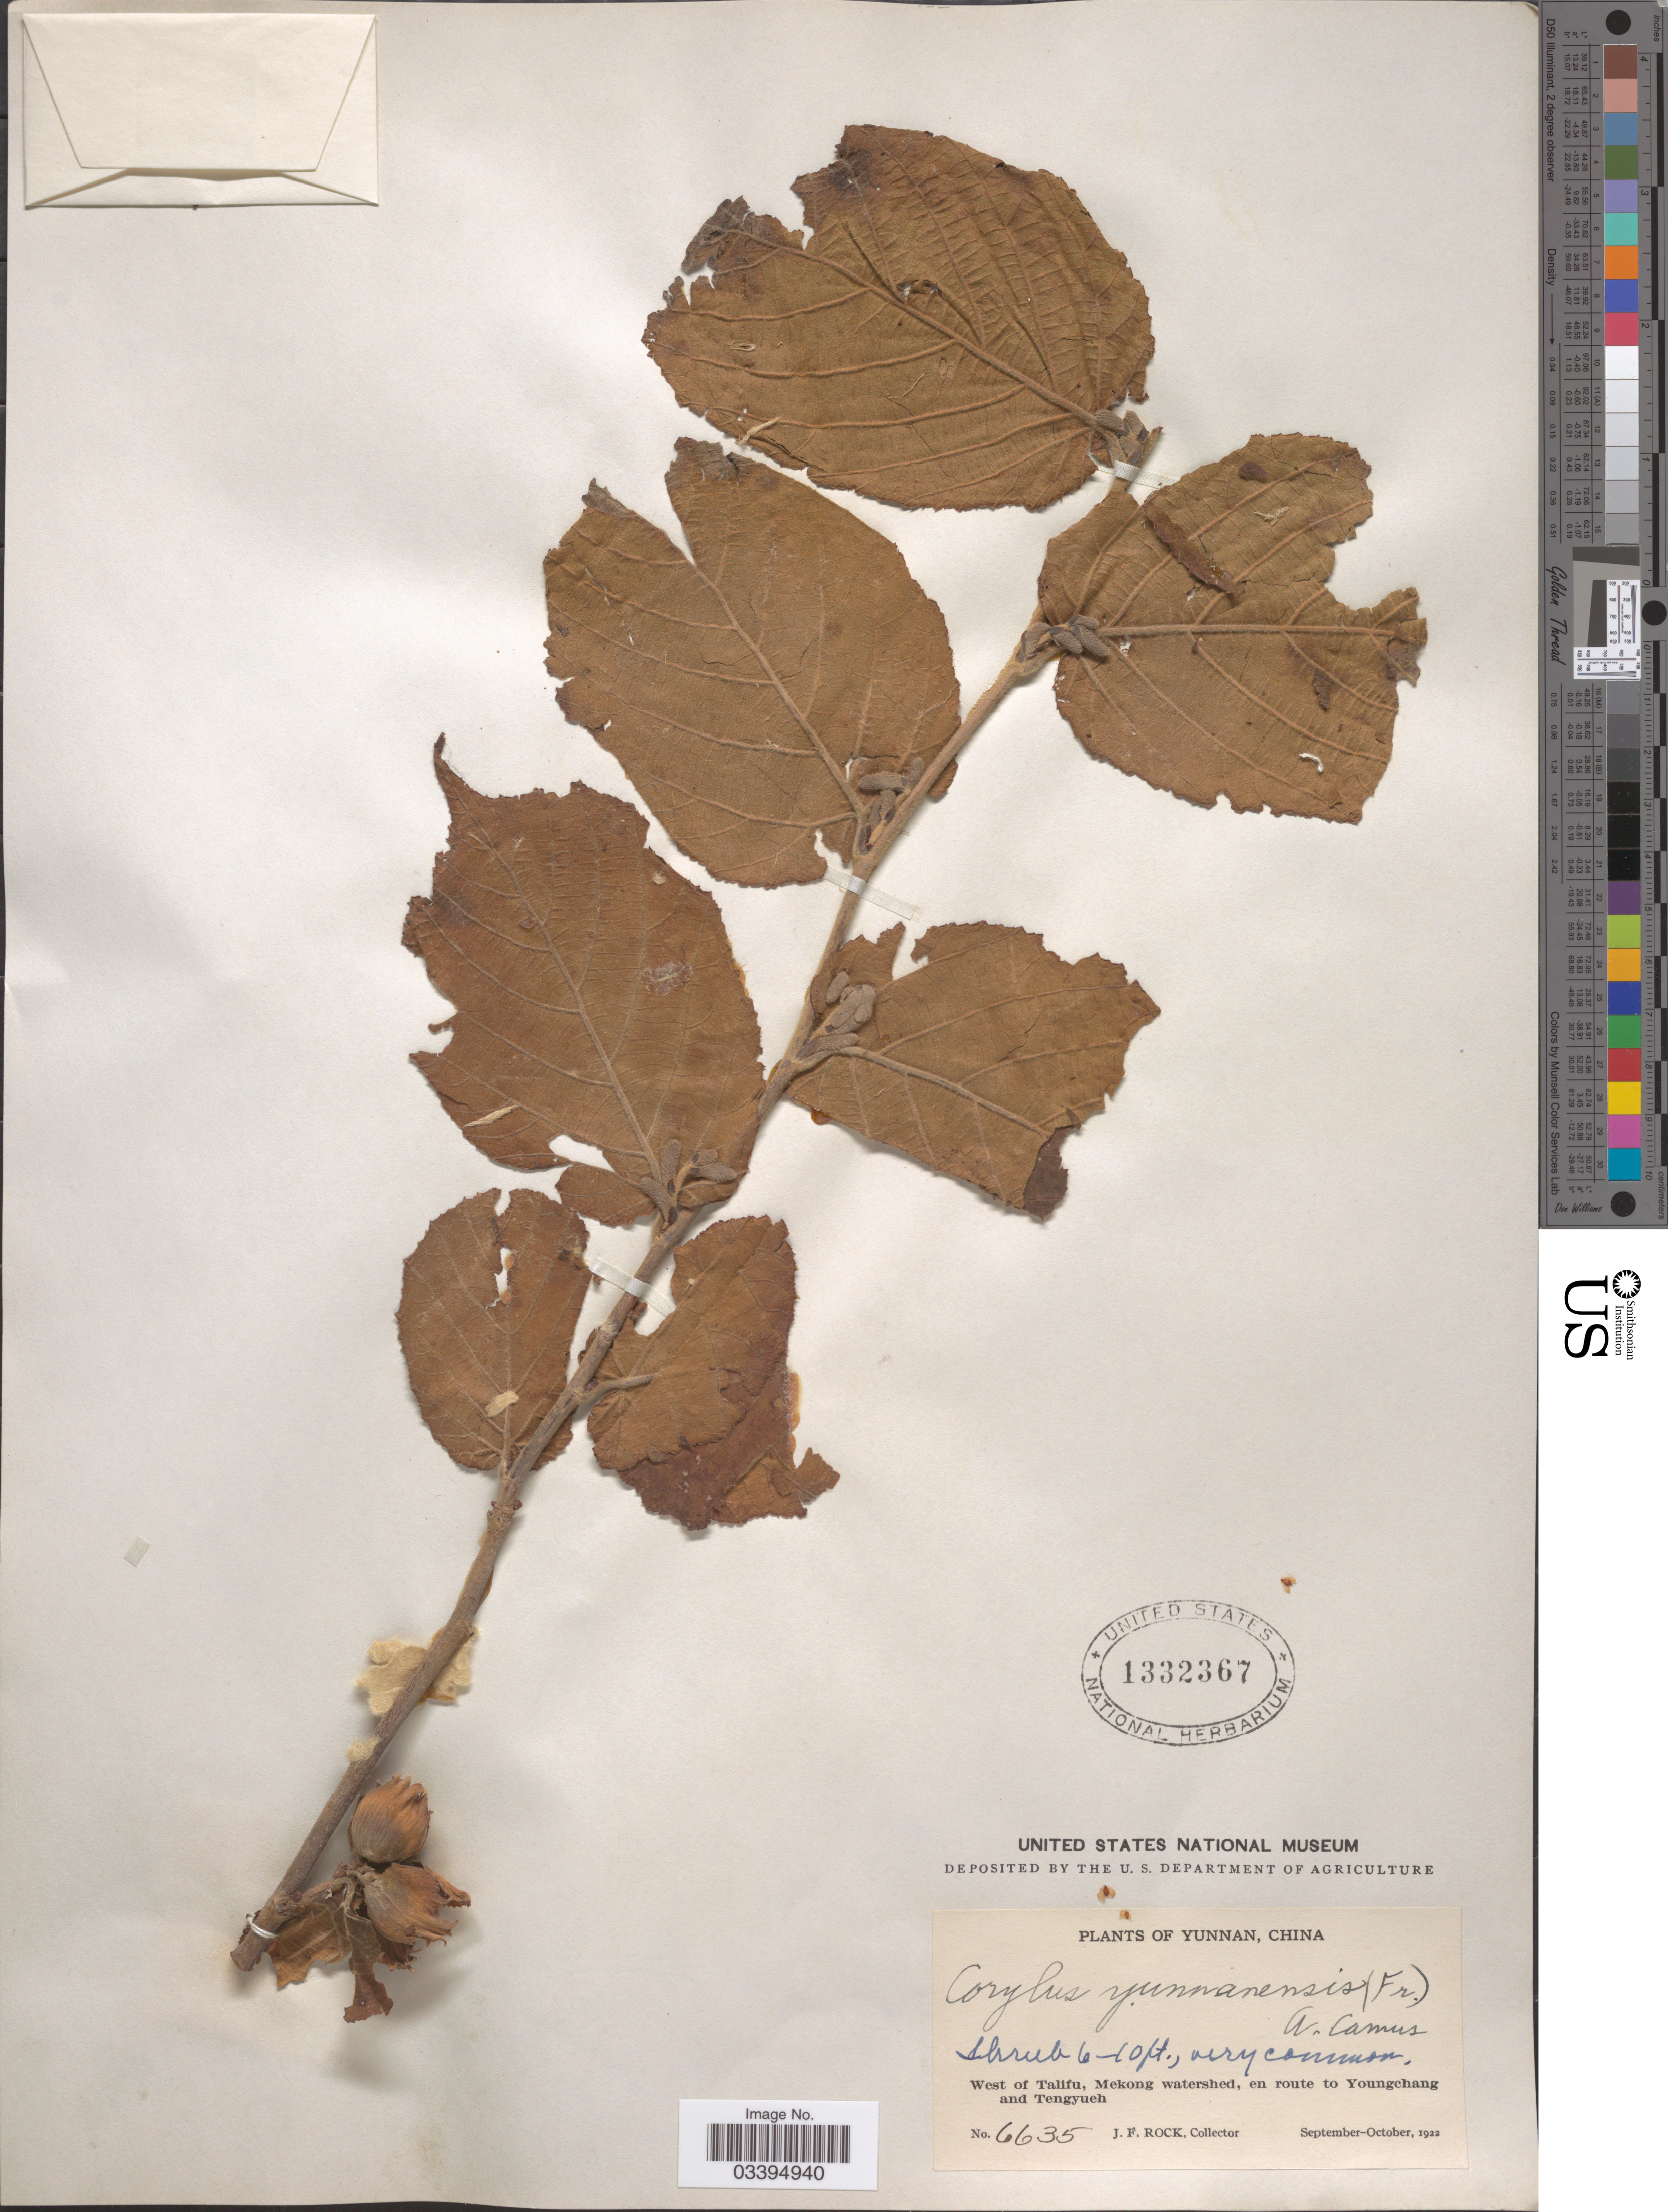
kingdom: Plantae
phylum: Tracheophyta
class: Magnoliopsida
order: Fagales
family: Betulaceae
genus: Corylus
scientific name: Corylus yunnanensis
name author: (Franch.) A. Camus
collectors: J. Rock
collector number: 6635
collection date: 1922-09/1922-10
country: China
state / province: Yunnan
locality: West of Talifu, Mekong watershed, en route to Youngchang and Tengyueh.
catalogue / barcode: US 1332367